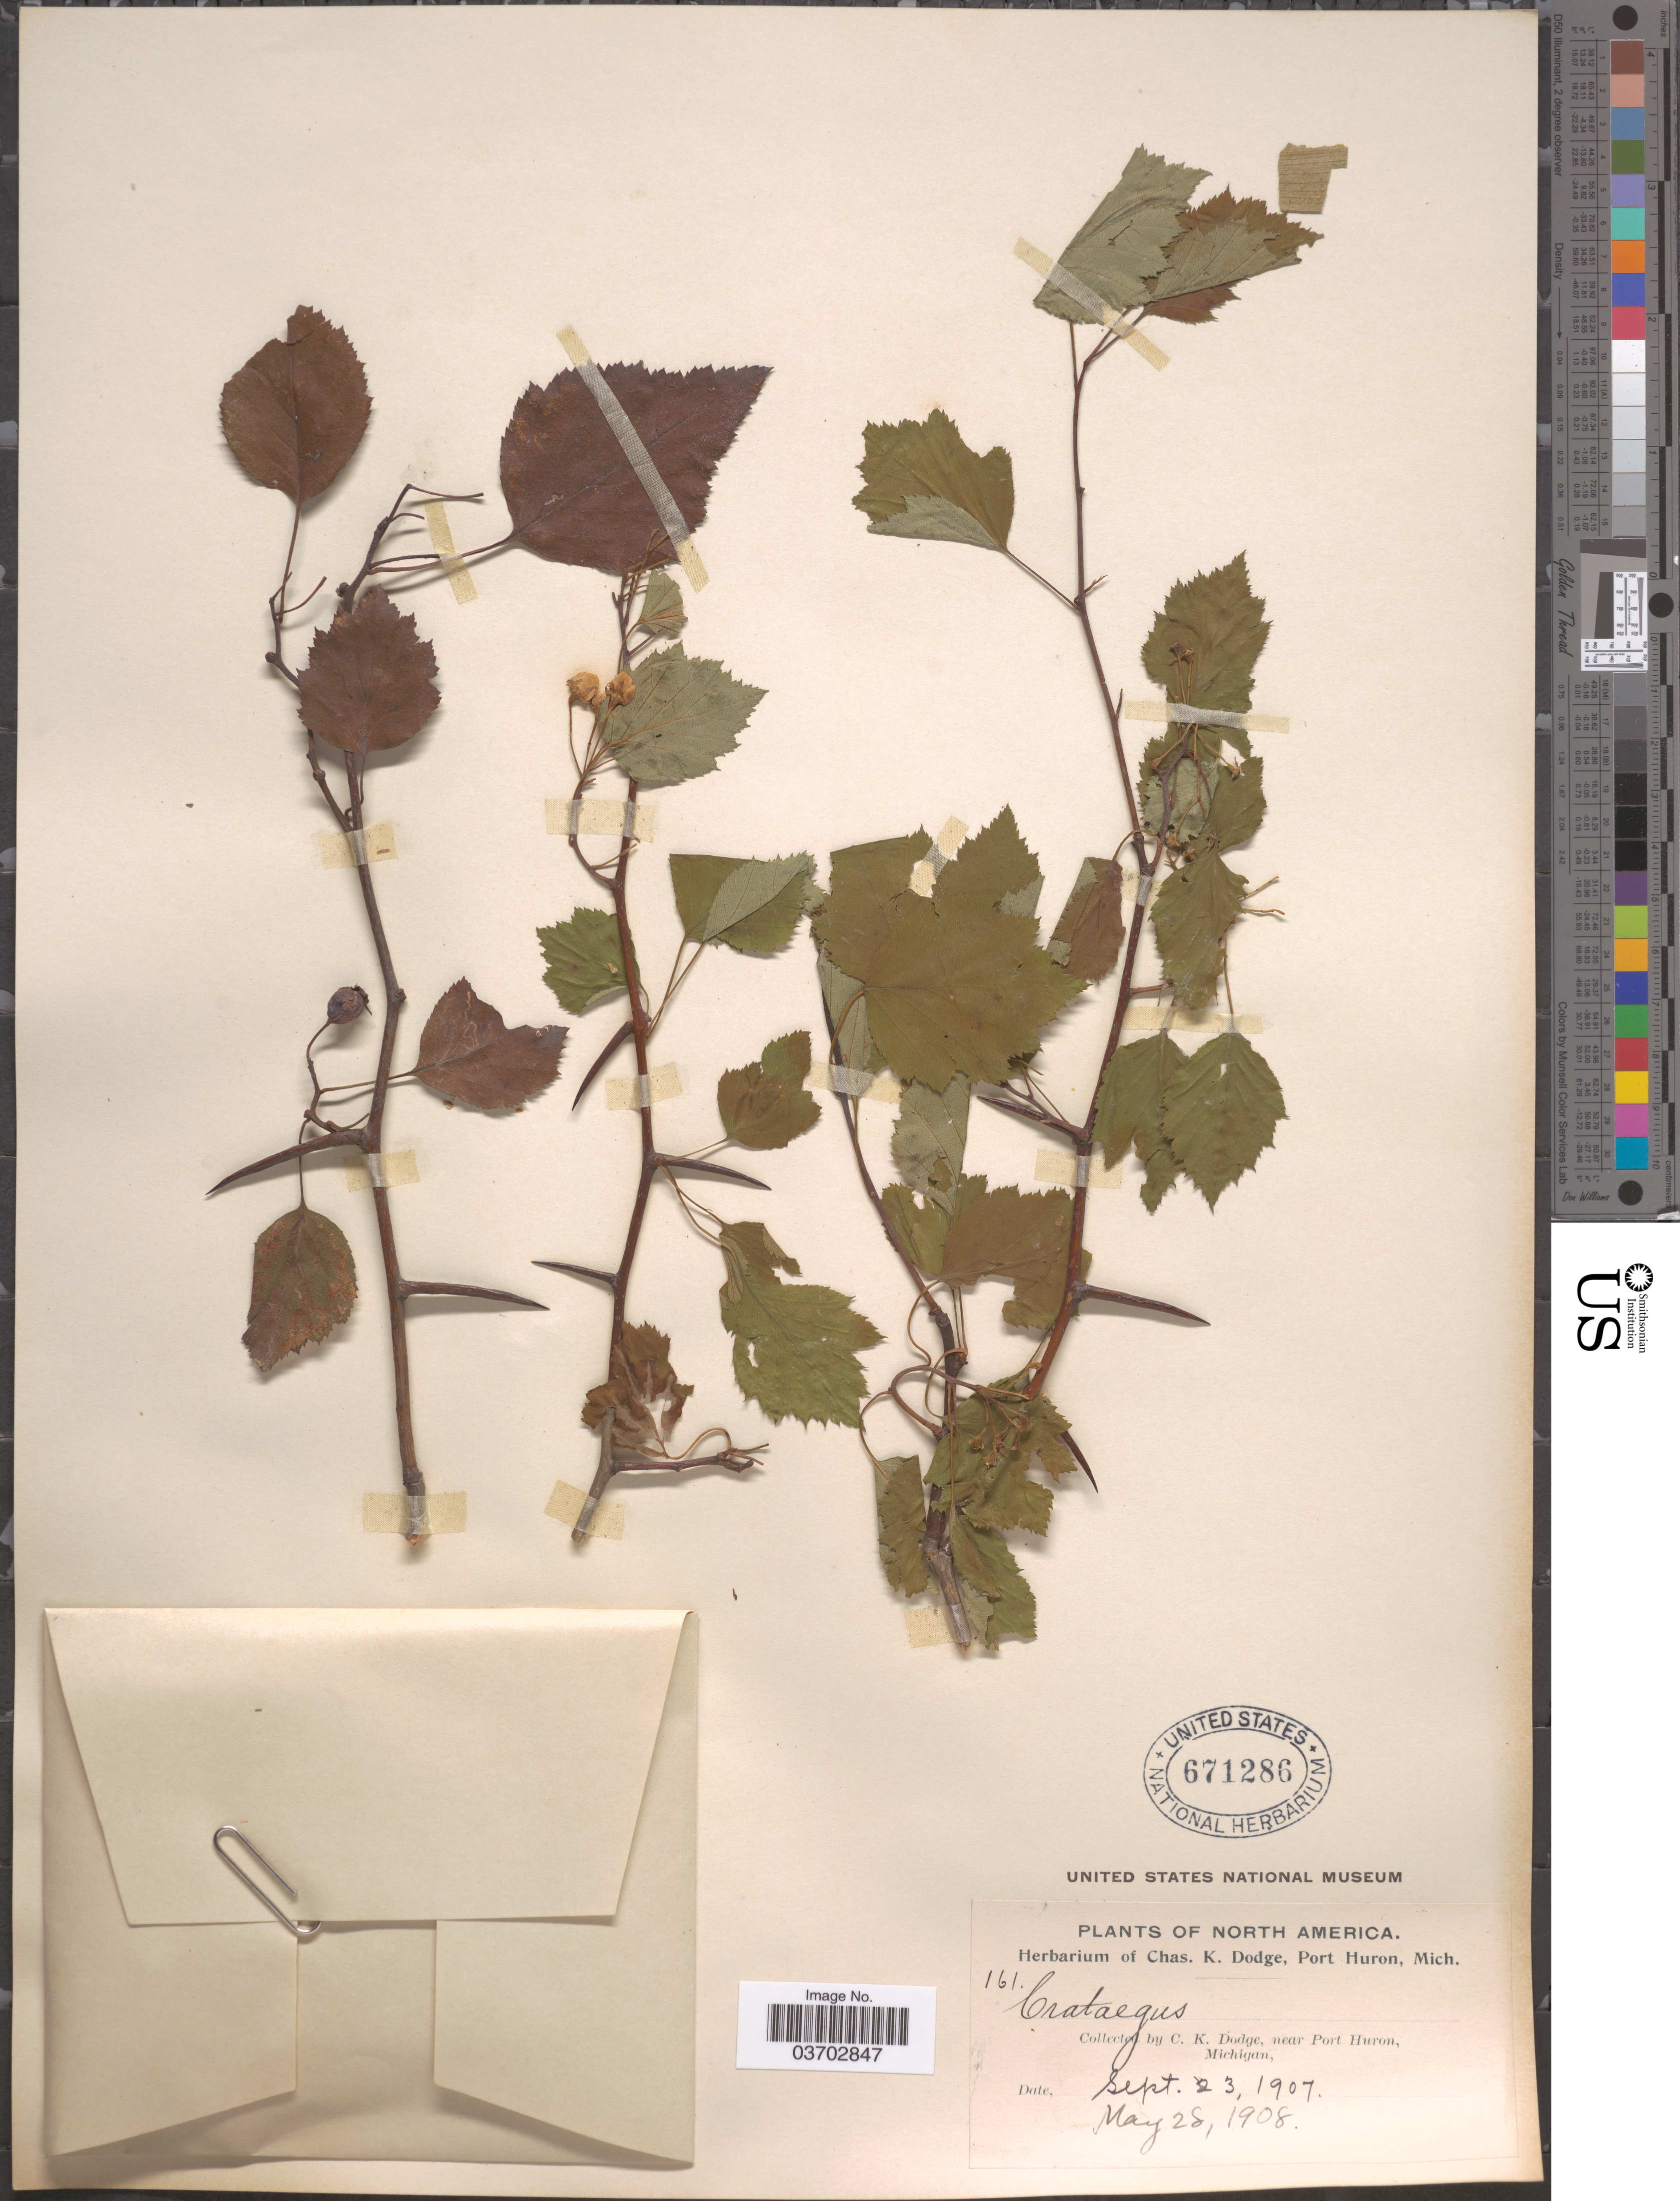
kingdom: Plantae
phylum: Tracheophyta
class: Magnoliopsida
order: Rosales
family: Rosaceae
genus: Crataegus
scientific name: Crataegus sp.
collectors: C. K. Dodge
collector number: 161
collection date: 1907-09-23/1908-05-28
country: United States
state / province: Michigan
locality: Near Port Huron.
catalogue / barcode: US 671286